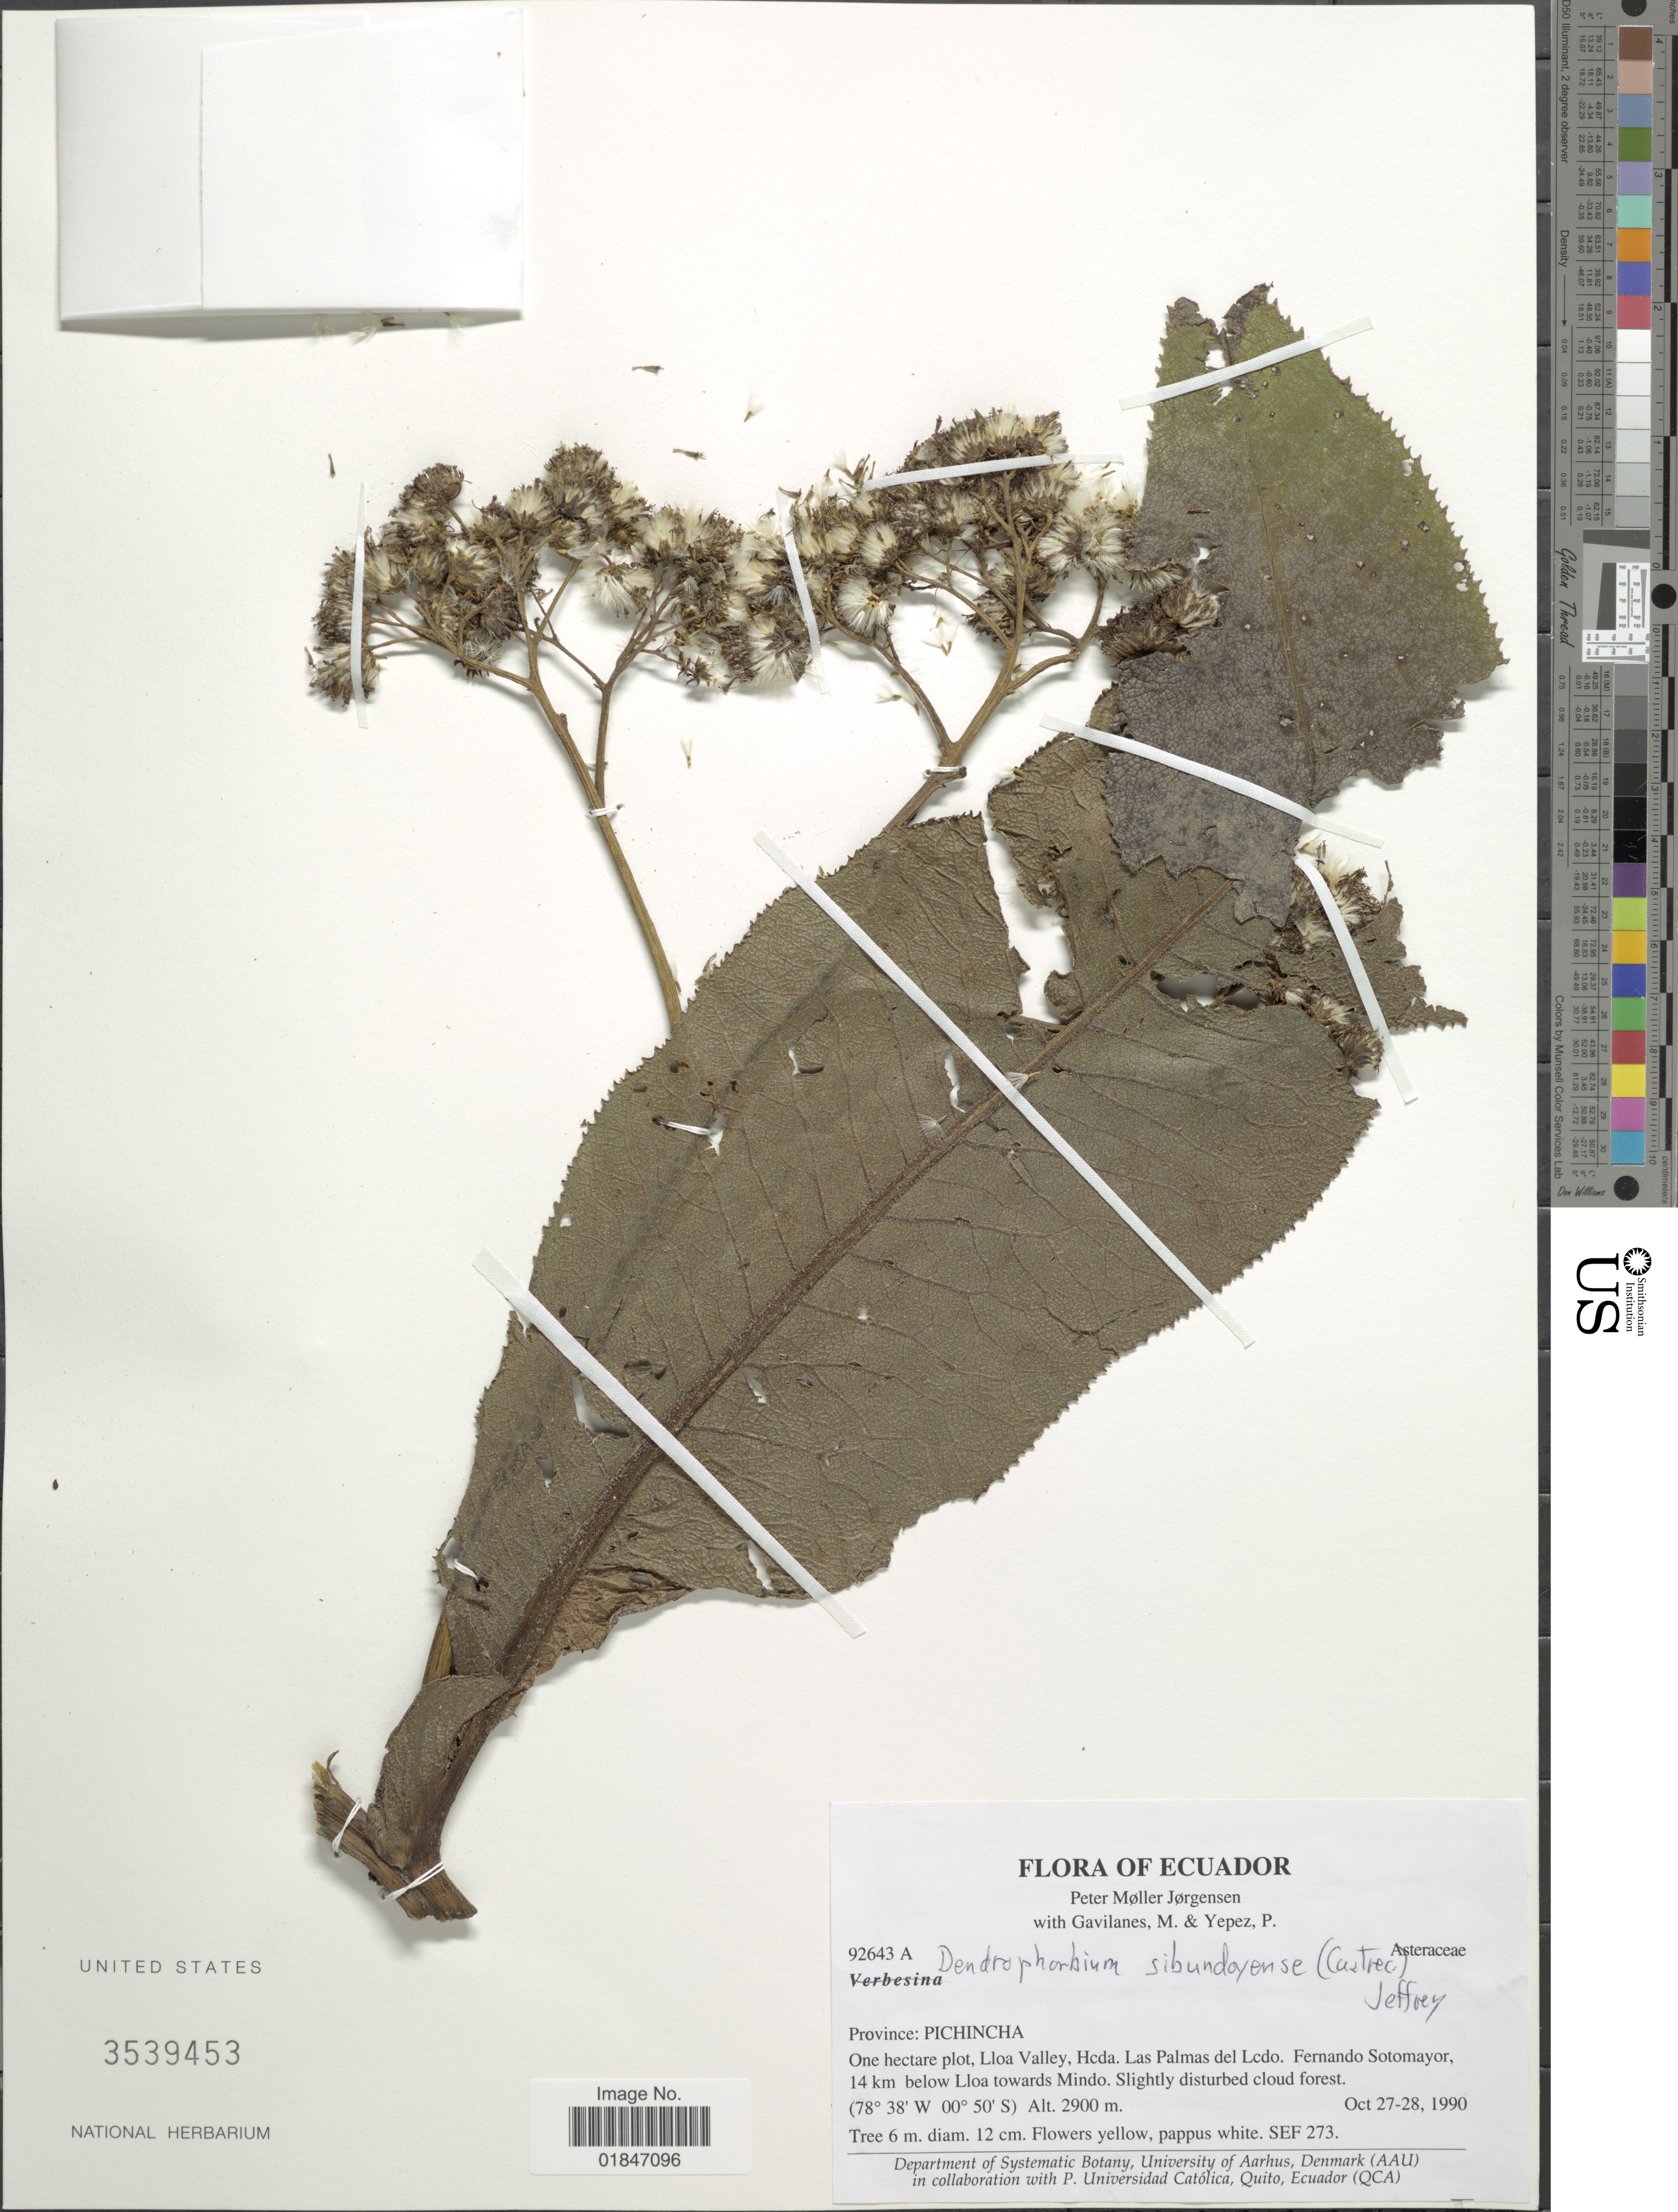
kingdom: Plantae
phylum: Tracheophyta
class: Magnoliopsida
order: Asterales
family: Asteraceae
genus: Dendrophorbium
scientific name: Dendrophorbium sibundoyense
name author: (Cuatrec.) C. Jeffrey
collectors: P. M. Jørgensen, M. Gavilanes & P. Yépez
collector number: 92643A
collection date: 1990-10-27/1990-10-28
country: Ecuador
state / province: Pichincha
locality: Province: Pichincha. One hectare plot, Lloa Valley, Hcda. Las Palmas del Lcdo. Fernando Sotomayor, 14 km below Lloa towards Mindo.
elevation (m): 2900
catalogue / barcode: US 3539453